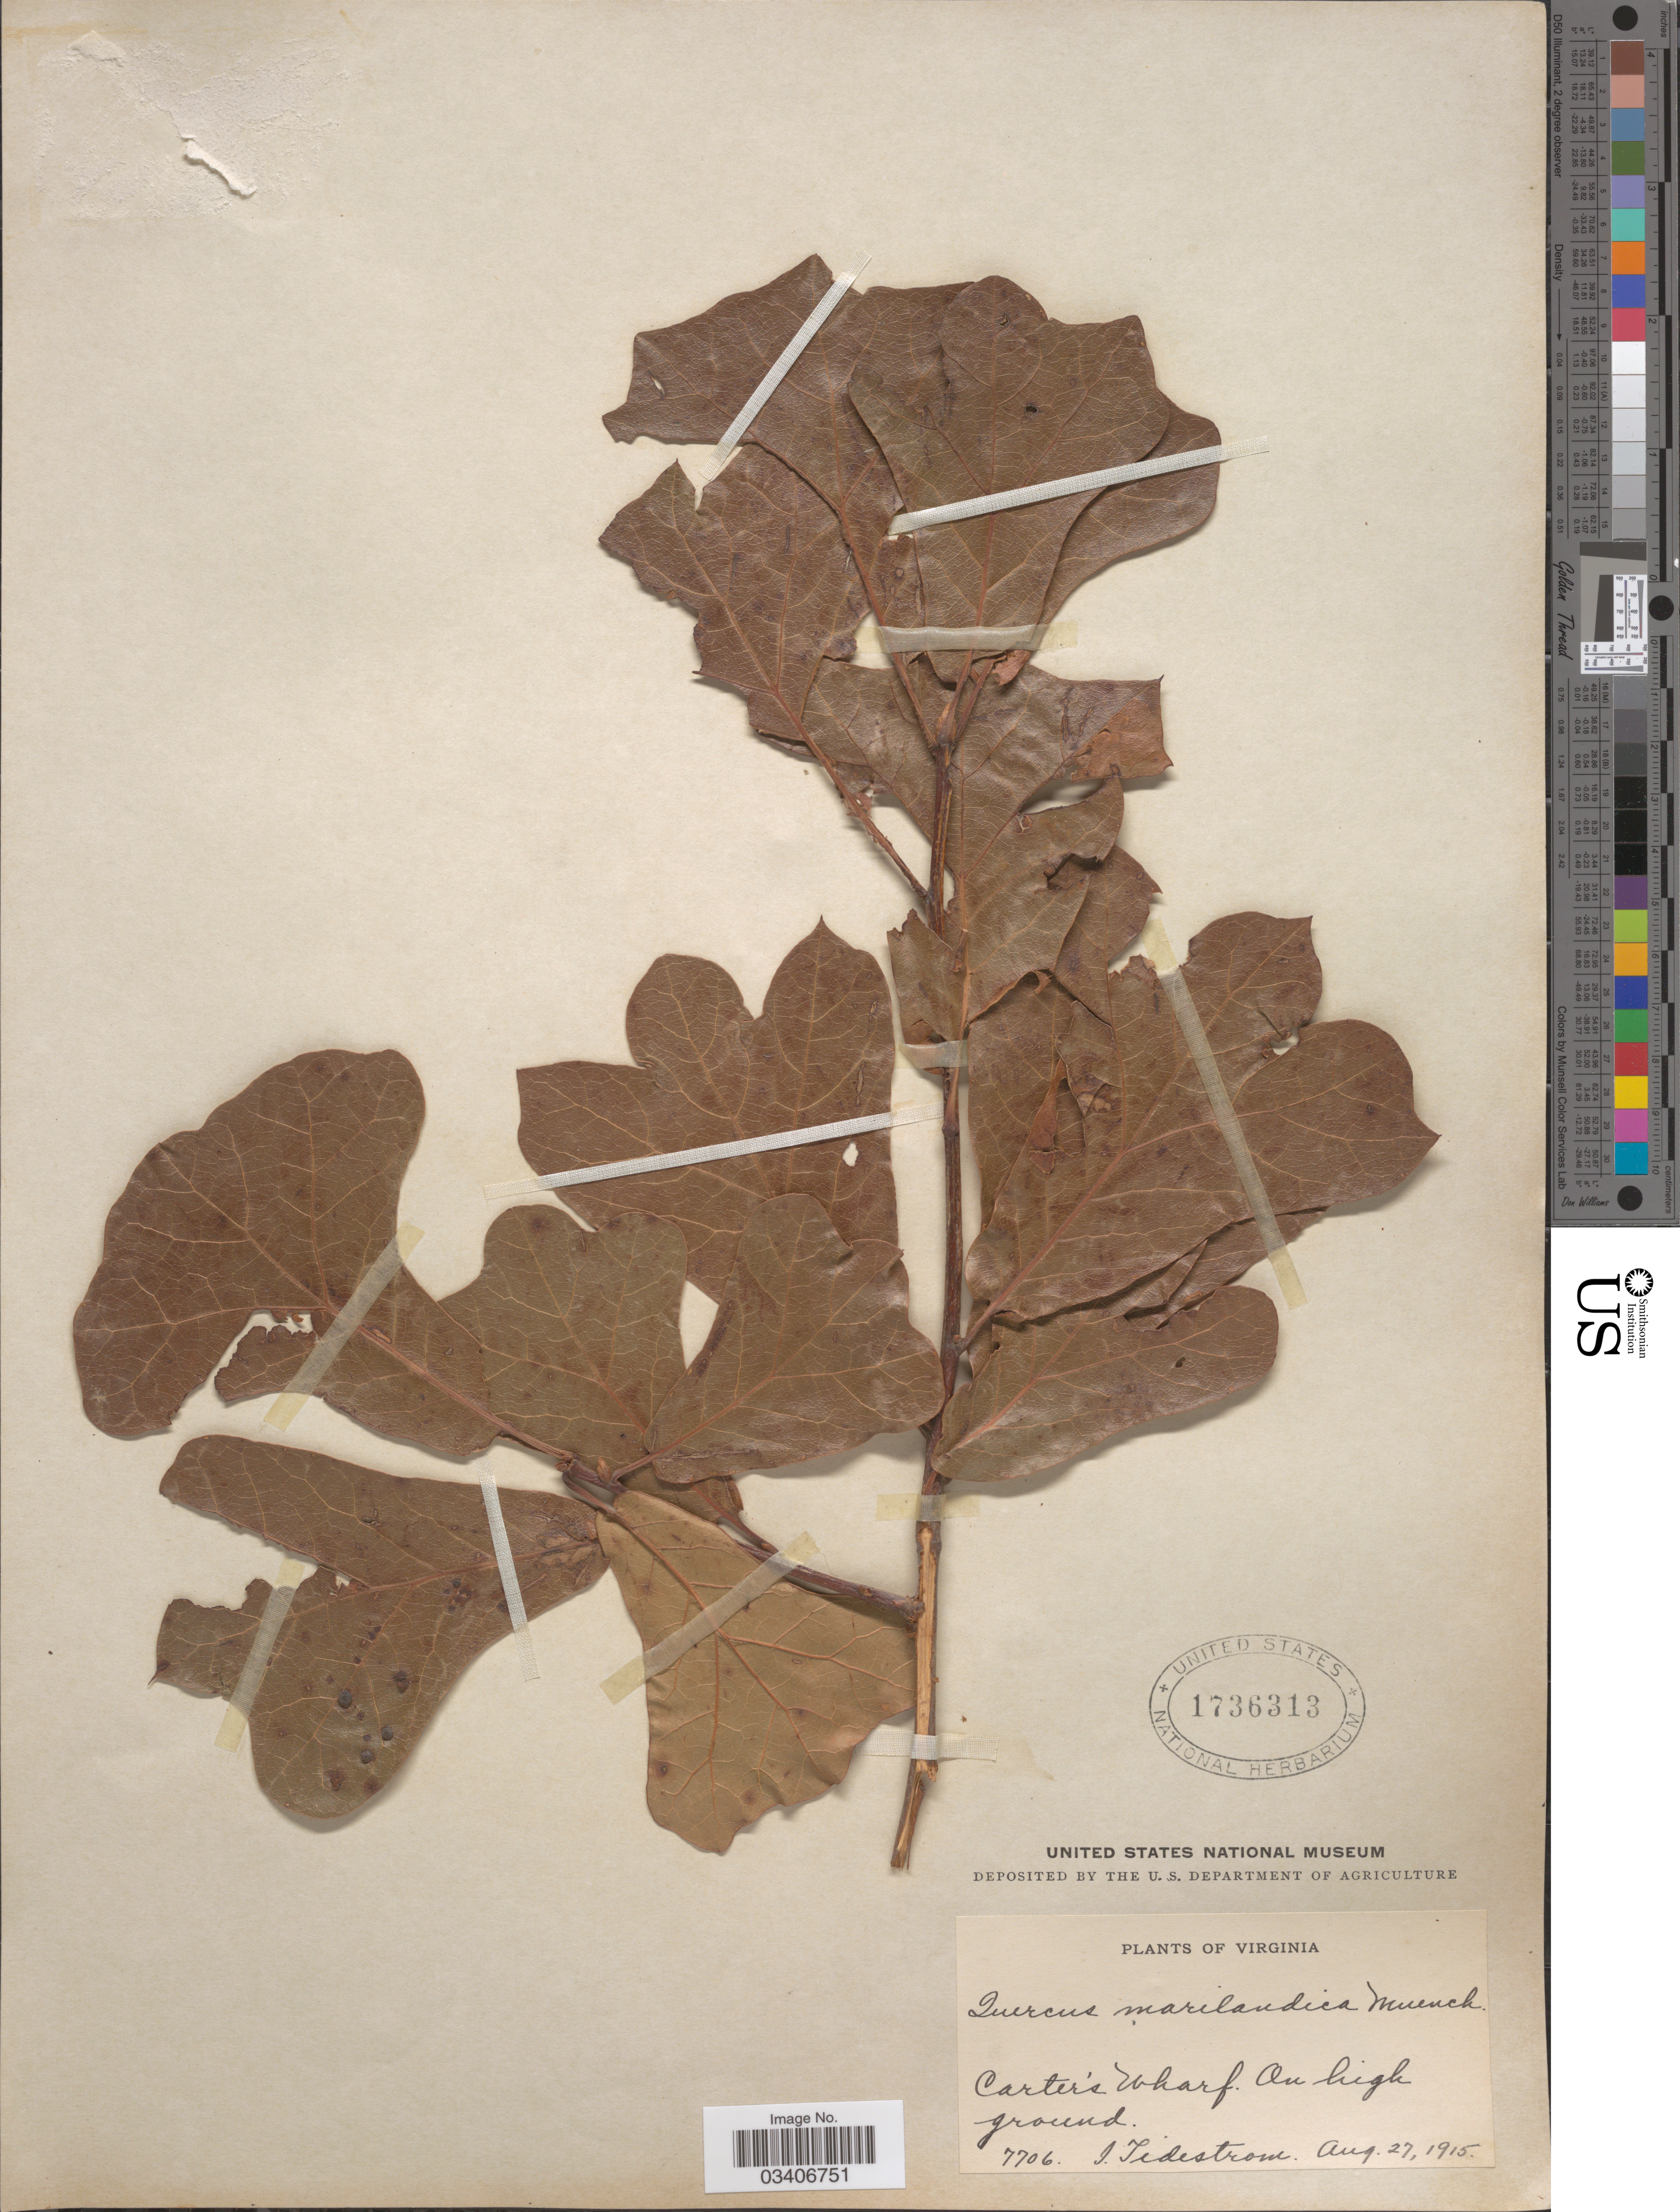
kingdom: Plantae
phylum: Tracheophyta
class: Magnoliopsida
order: Fagales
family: Fagaceae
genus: Quercus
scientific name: Quercus marilandica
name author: (L.) Münchh.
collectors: I. F. Tidestrom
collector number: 7706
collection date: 1915-08-27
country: United States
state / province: Virginia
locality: Carter's Wharf.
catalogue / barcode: US 1736313